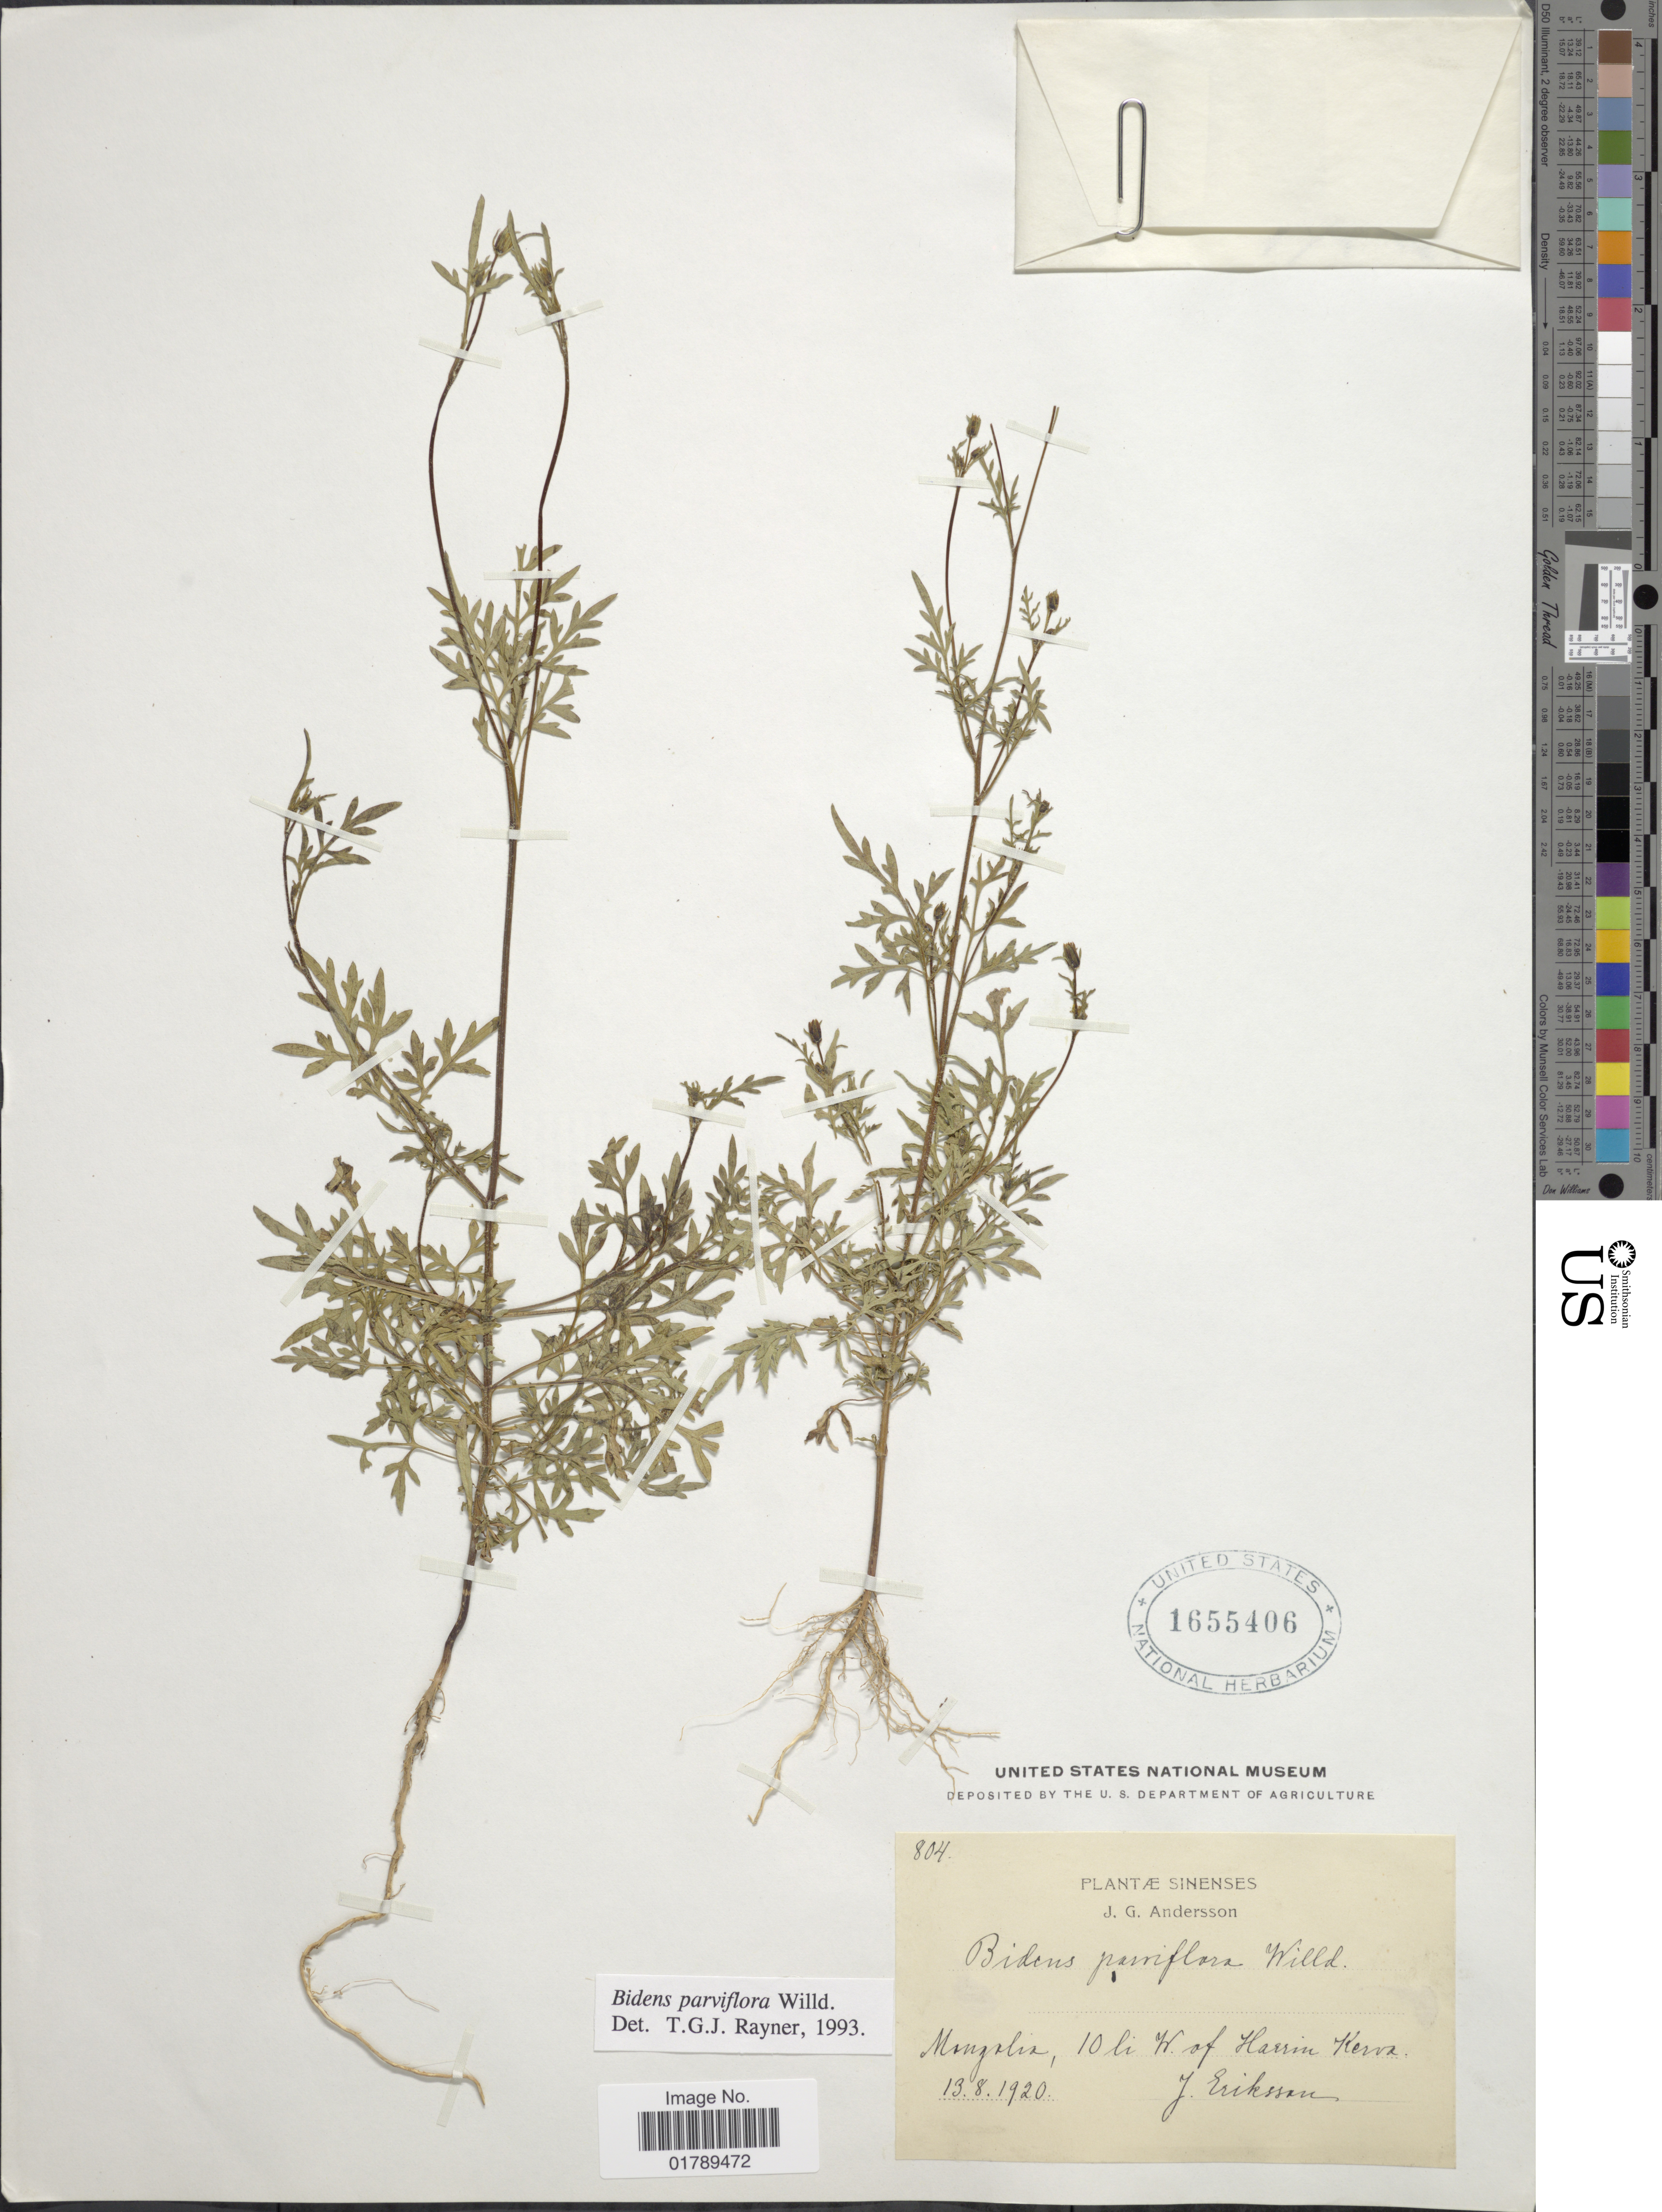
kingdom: Plantae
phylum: Tracheophyta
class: Magnoliopsida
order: Asterales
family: Asteraceae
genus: Bidens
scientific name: Bidens parviflora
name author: Willd.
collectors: J. Eriksson & J. G. Andersson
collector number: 804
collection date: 1920-08-13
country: China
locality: Sinenses. Mingalia, 10 li W. of Harrim Kerva [interpreted]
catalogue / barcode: US 1655406